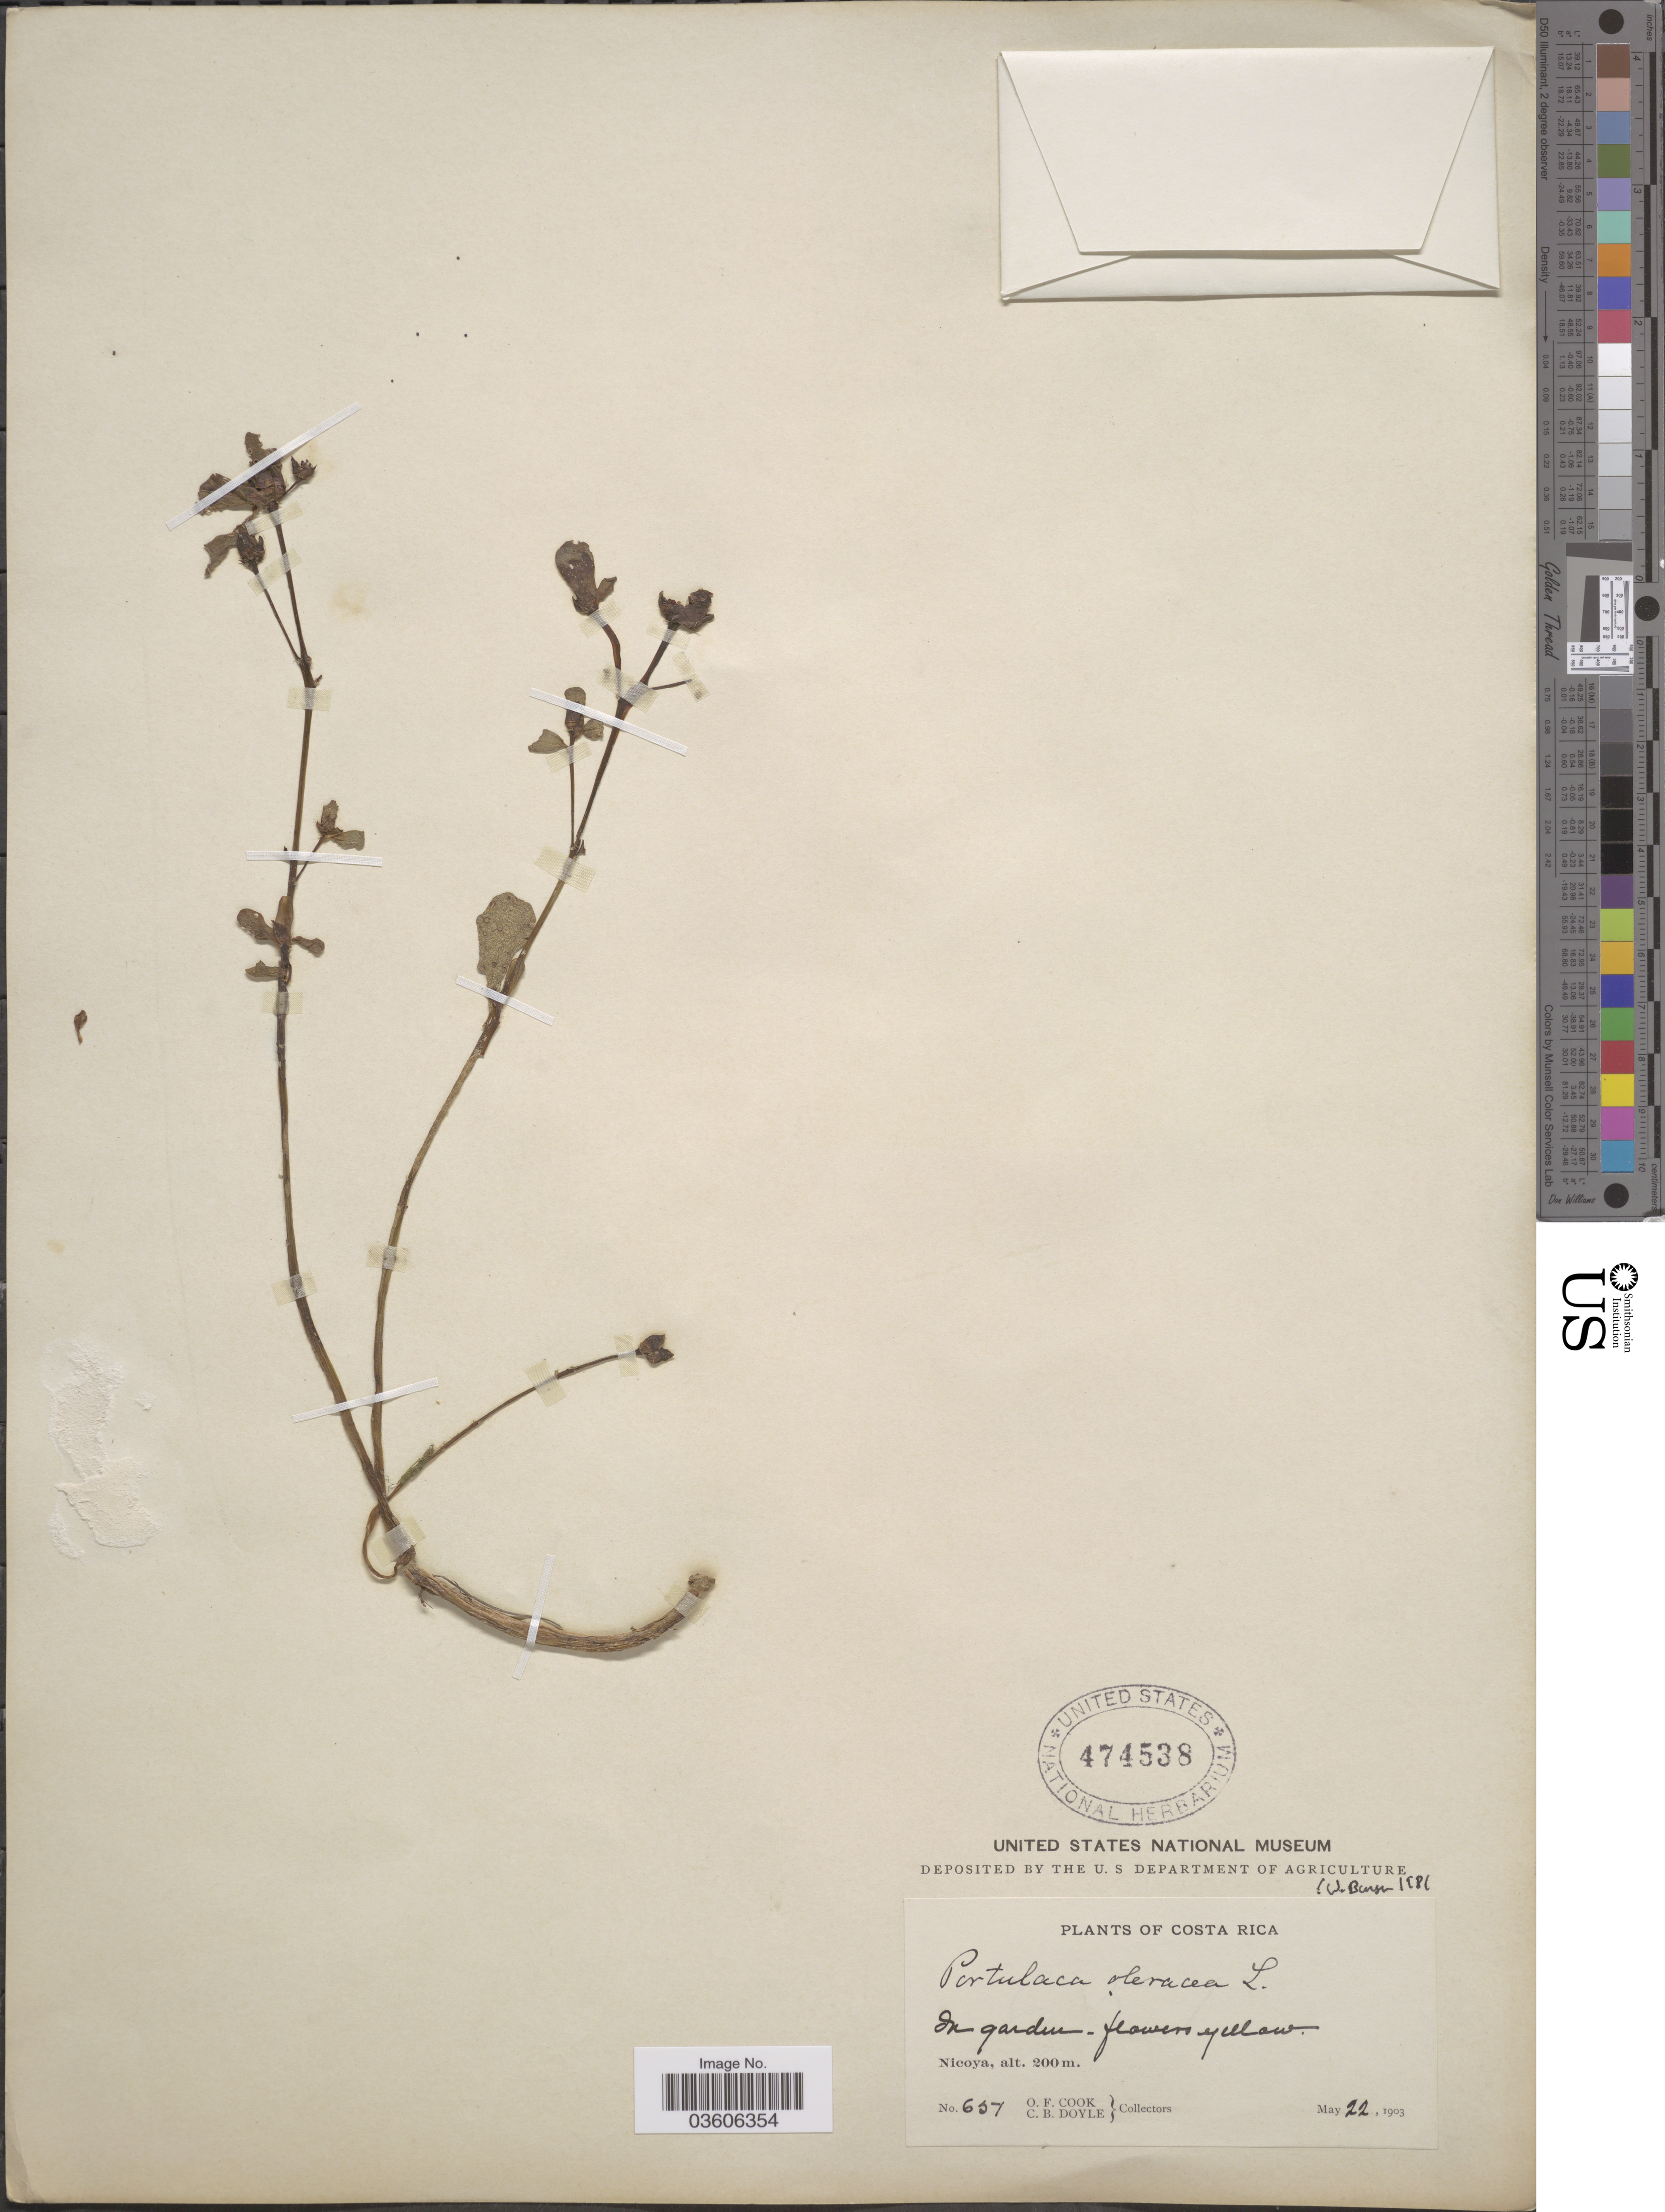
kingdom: Plantae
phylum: Tracheophyta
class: Magnoliopsida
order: Caryophyllales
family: Portulacaceae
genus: Portulaca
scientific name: Portulaca oleracea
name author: L.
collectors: O. F. Cook & C. Doyle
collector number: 651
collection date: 1903-05-22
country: Costa Rica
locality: Nicoya.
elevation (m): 200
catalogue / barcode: US 474538